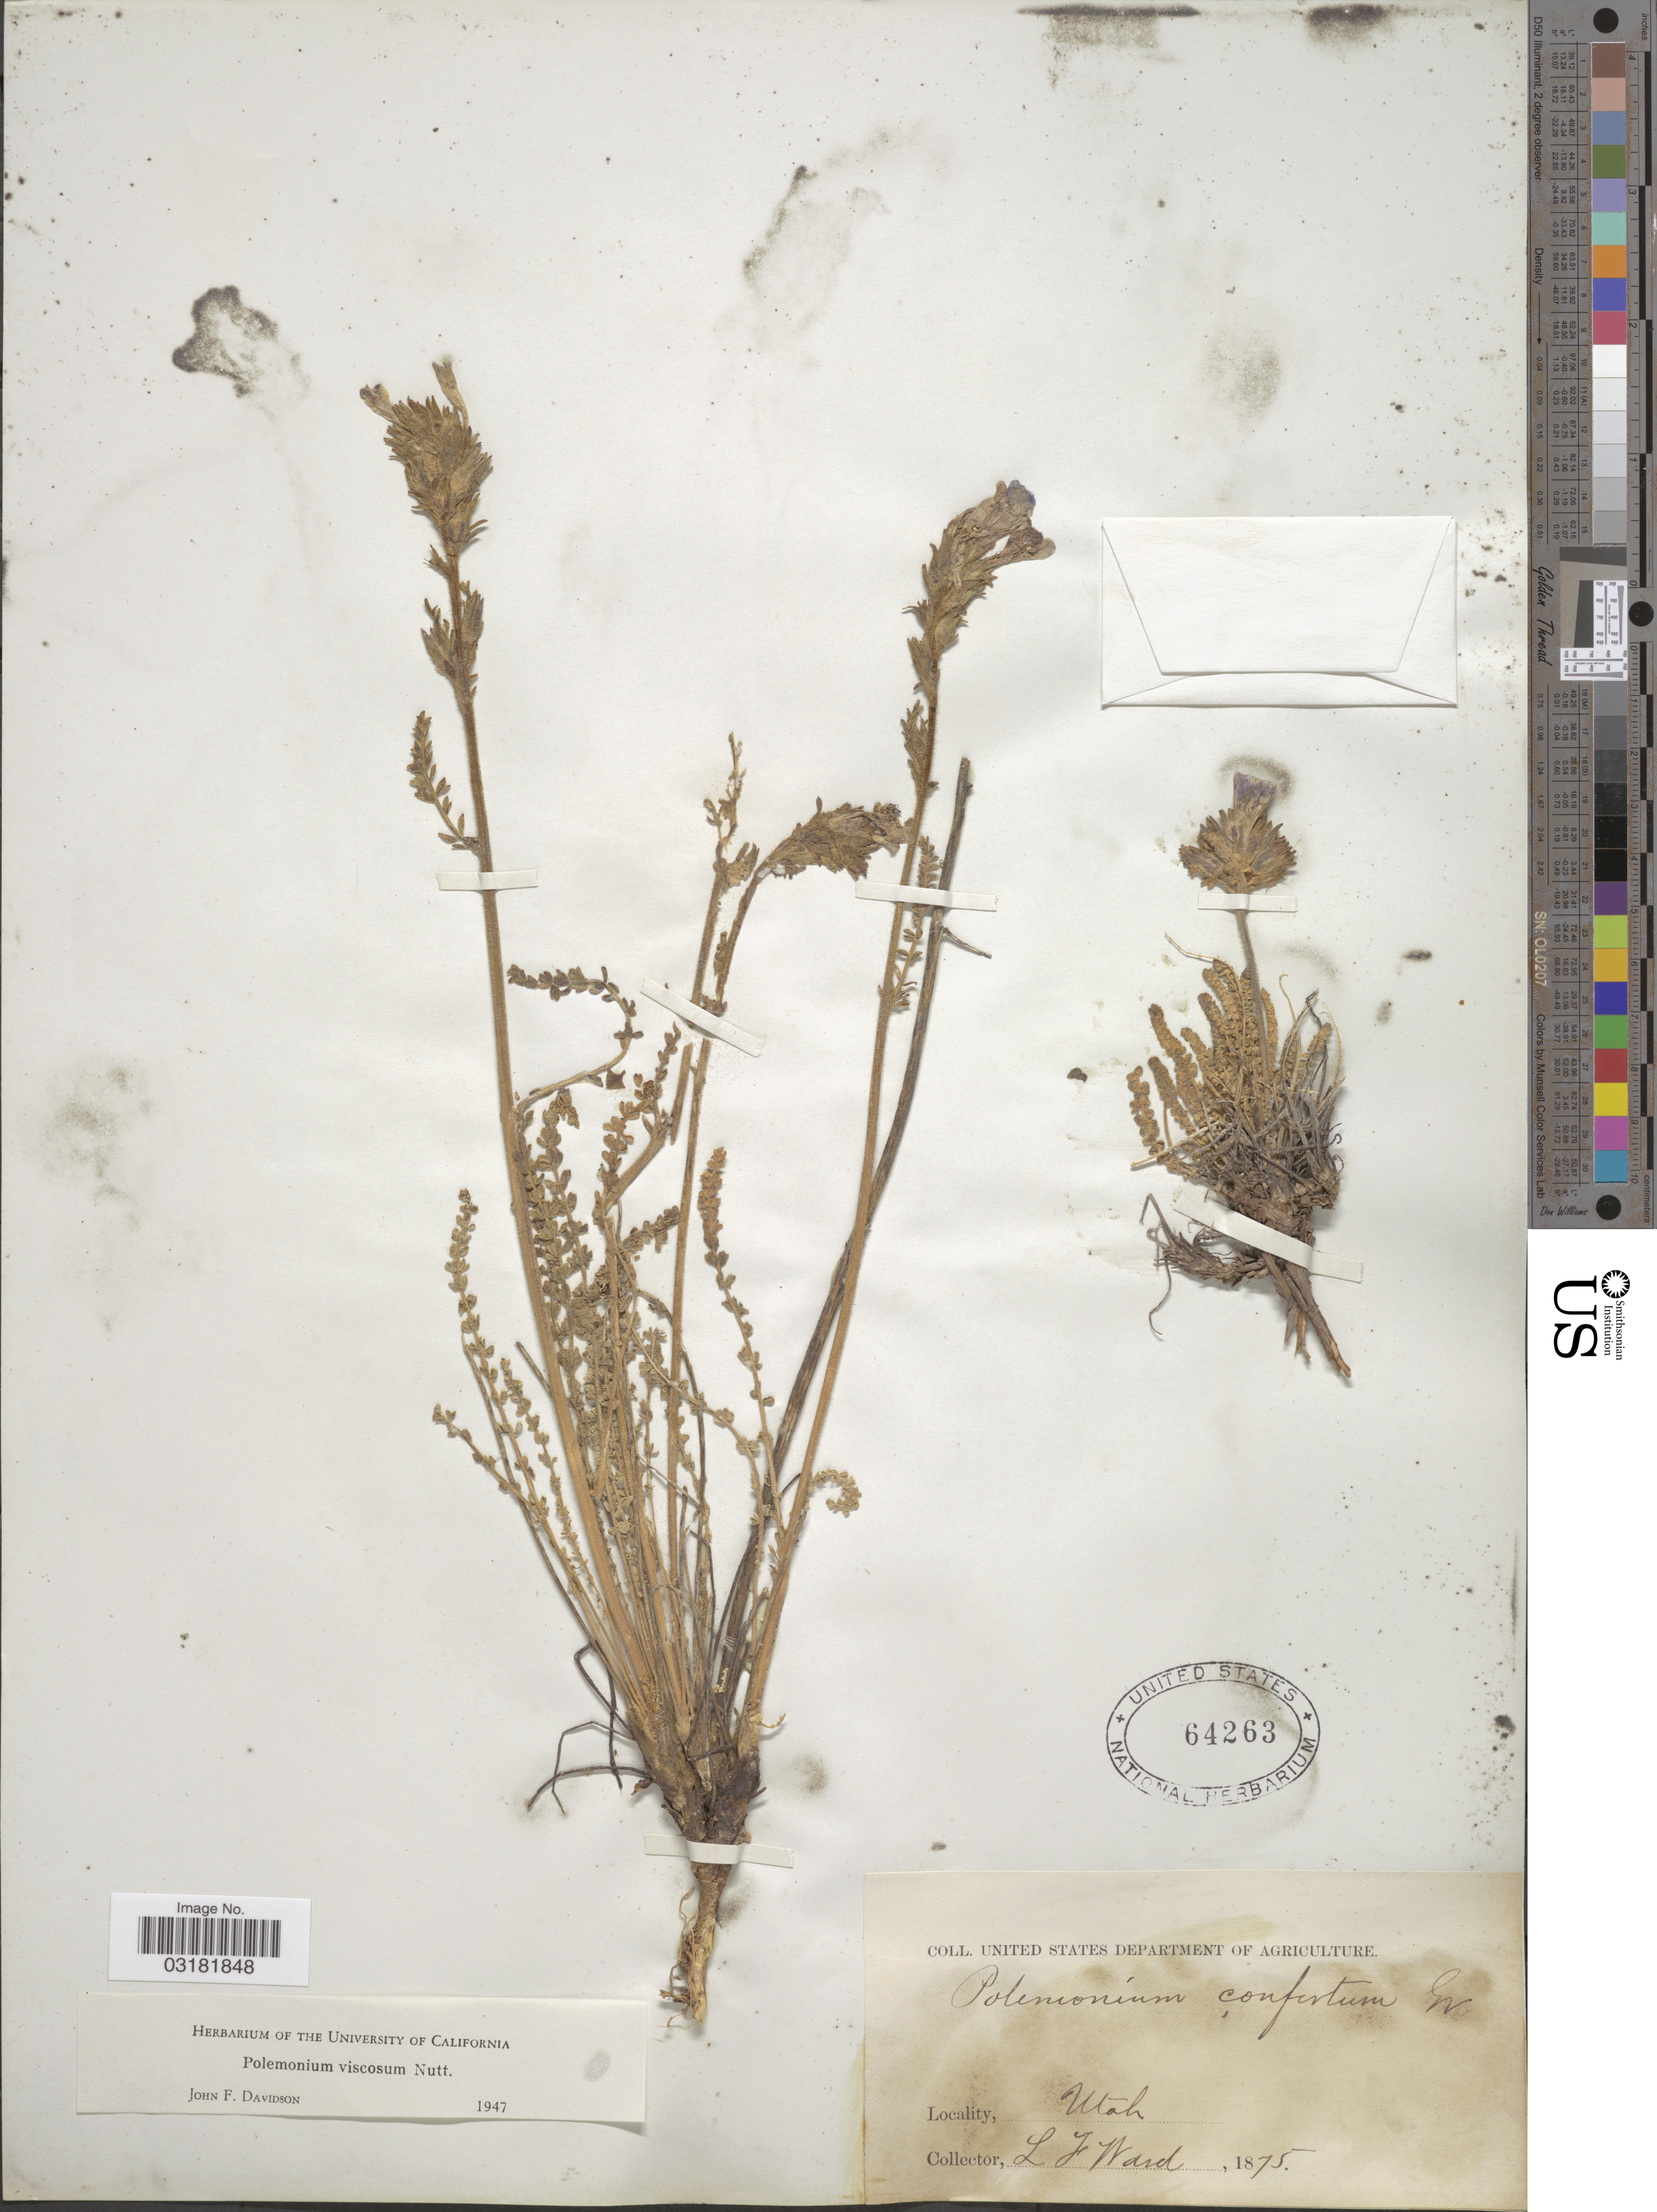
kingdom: Plantae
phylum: Tracheophyta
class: Magnoliopsida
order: Ericales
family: Polemoniaceae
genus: Polemonium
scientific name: Polemonium viscosum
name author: Nutt.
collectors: L. Ward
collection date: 1875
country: United States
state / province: Utah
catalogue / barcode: US 64263